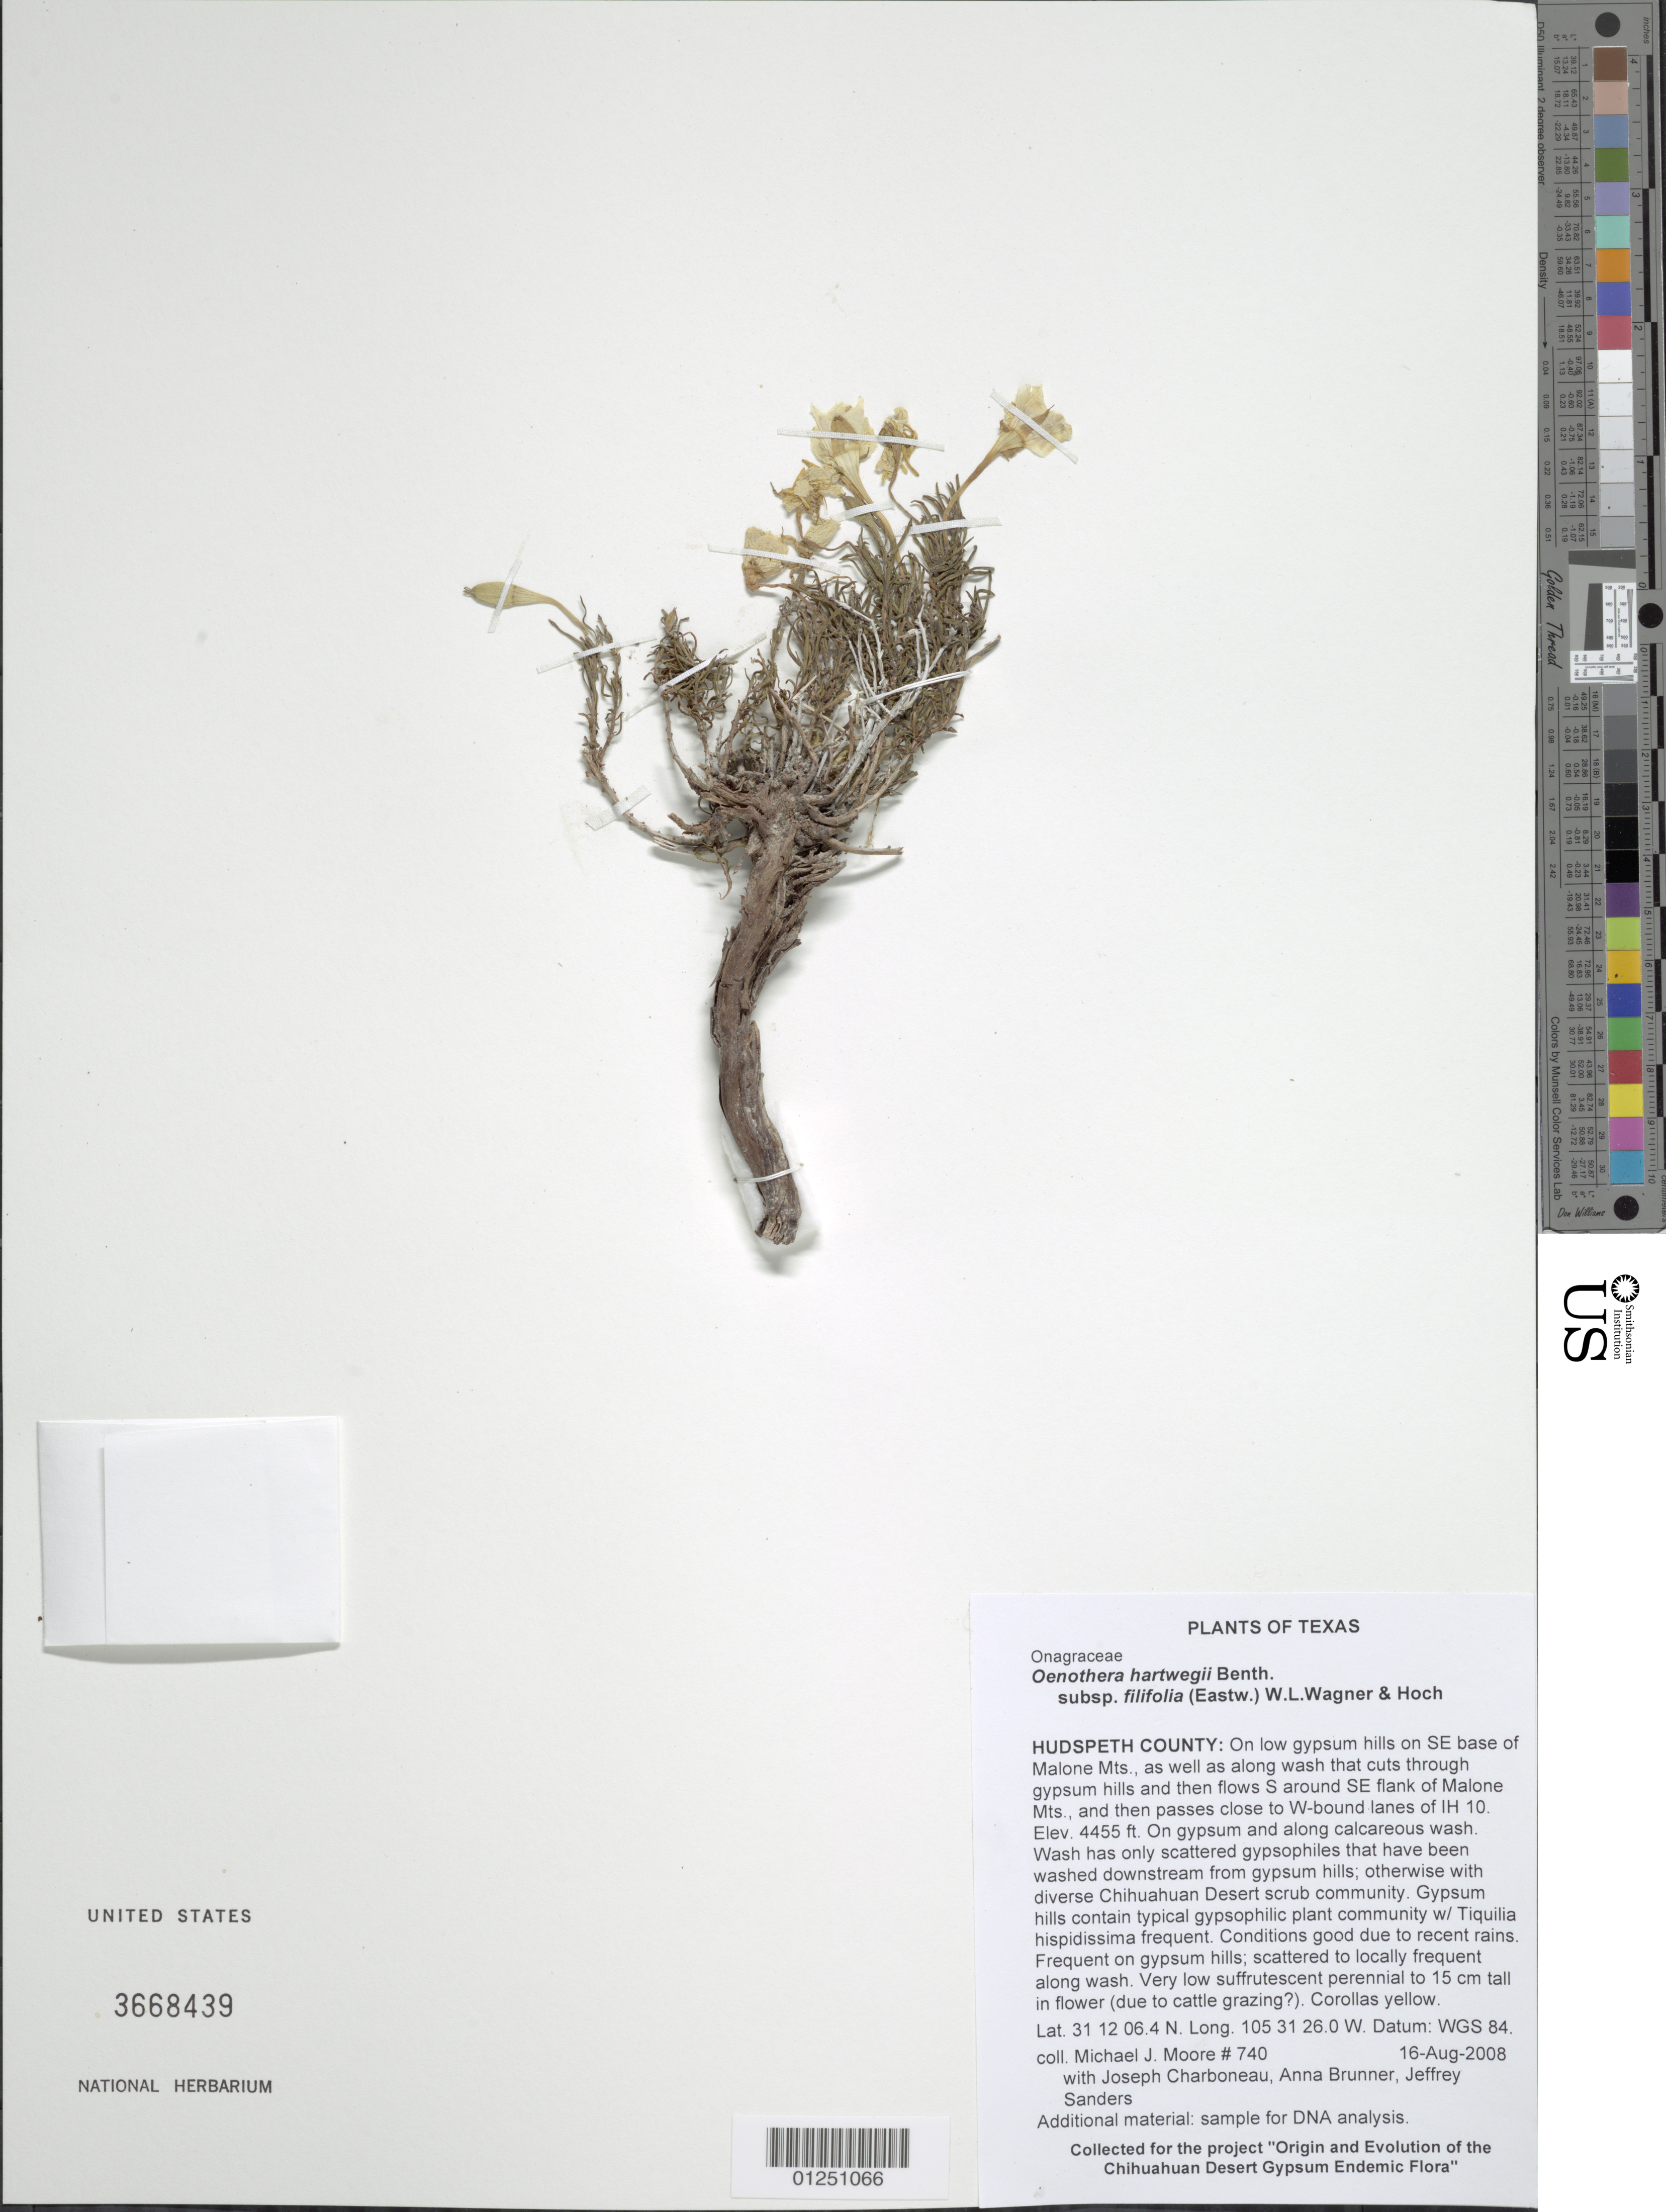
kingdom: Plantae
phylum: Tracheophyta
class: Magnoliopsida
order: Myrtales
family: Onagraceae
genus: Oenothera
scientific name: Oenothera hartwegii subsp. filifolia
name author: (Eastw.) W.L. Wagner & Hoch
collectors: M. J. Moore, J. L. M. Charboneau, A. Brunner & J. Sanders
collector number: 740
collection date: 2004-08-15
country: United States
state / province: Texas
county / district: Hudspeth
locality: On low gypsum hills on SE base of Malone Mts., as well as along wash that cuts through gypsum hills and then flows S around SE flank of Malone Mts., and then passes close to W-bound lanes of IH 10.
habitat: On gypsum and along calcareous wash. Wash has only scattered gypsophiles that have been washed downstream from gypsum hills; otherwise with diverse Chihuahuan Desert scrub community. Gypsum hills contain typical gypsophilic plant community w/ Tiquilia h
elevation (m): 1358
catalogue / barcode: US 3668439